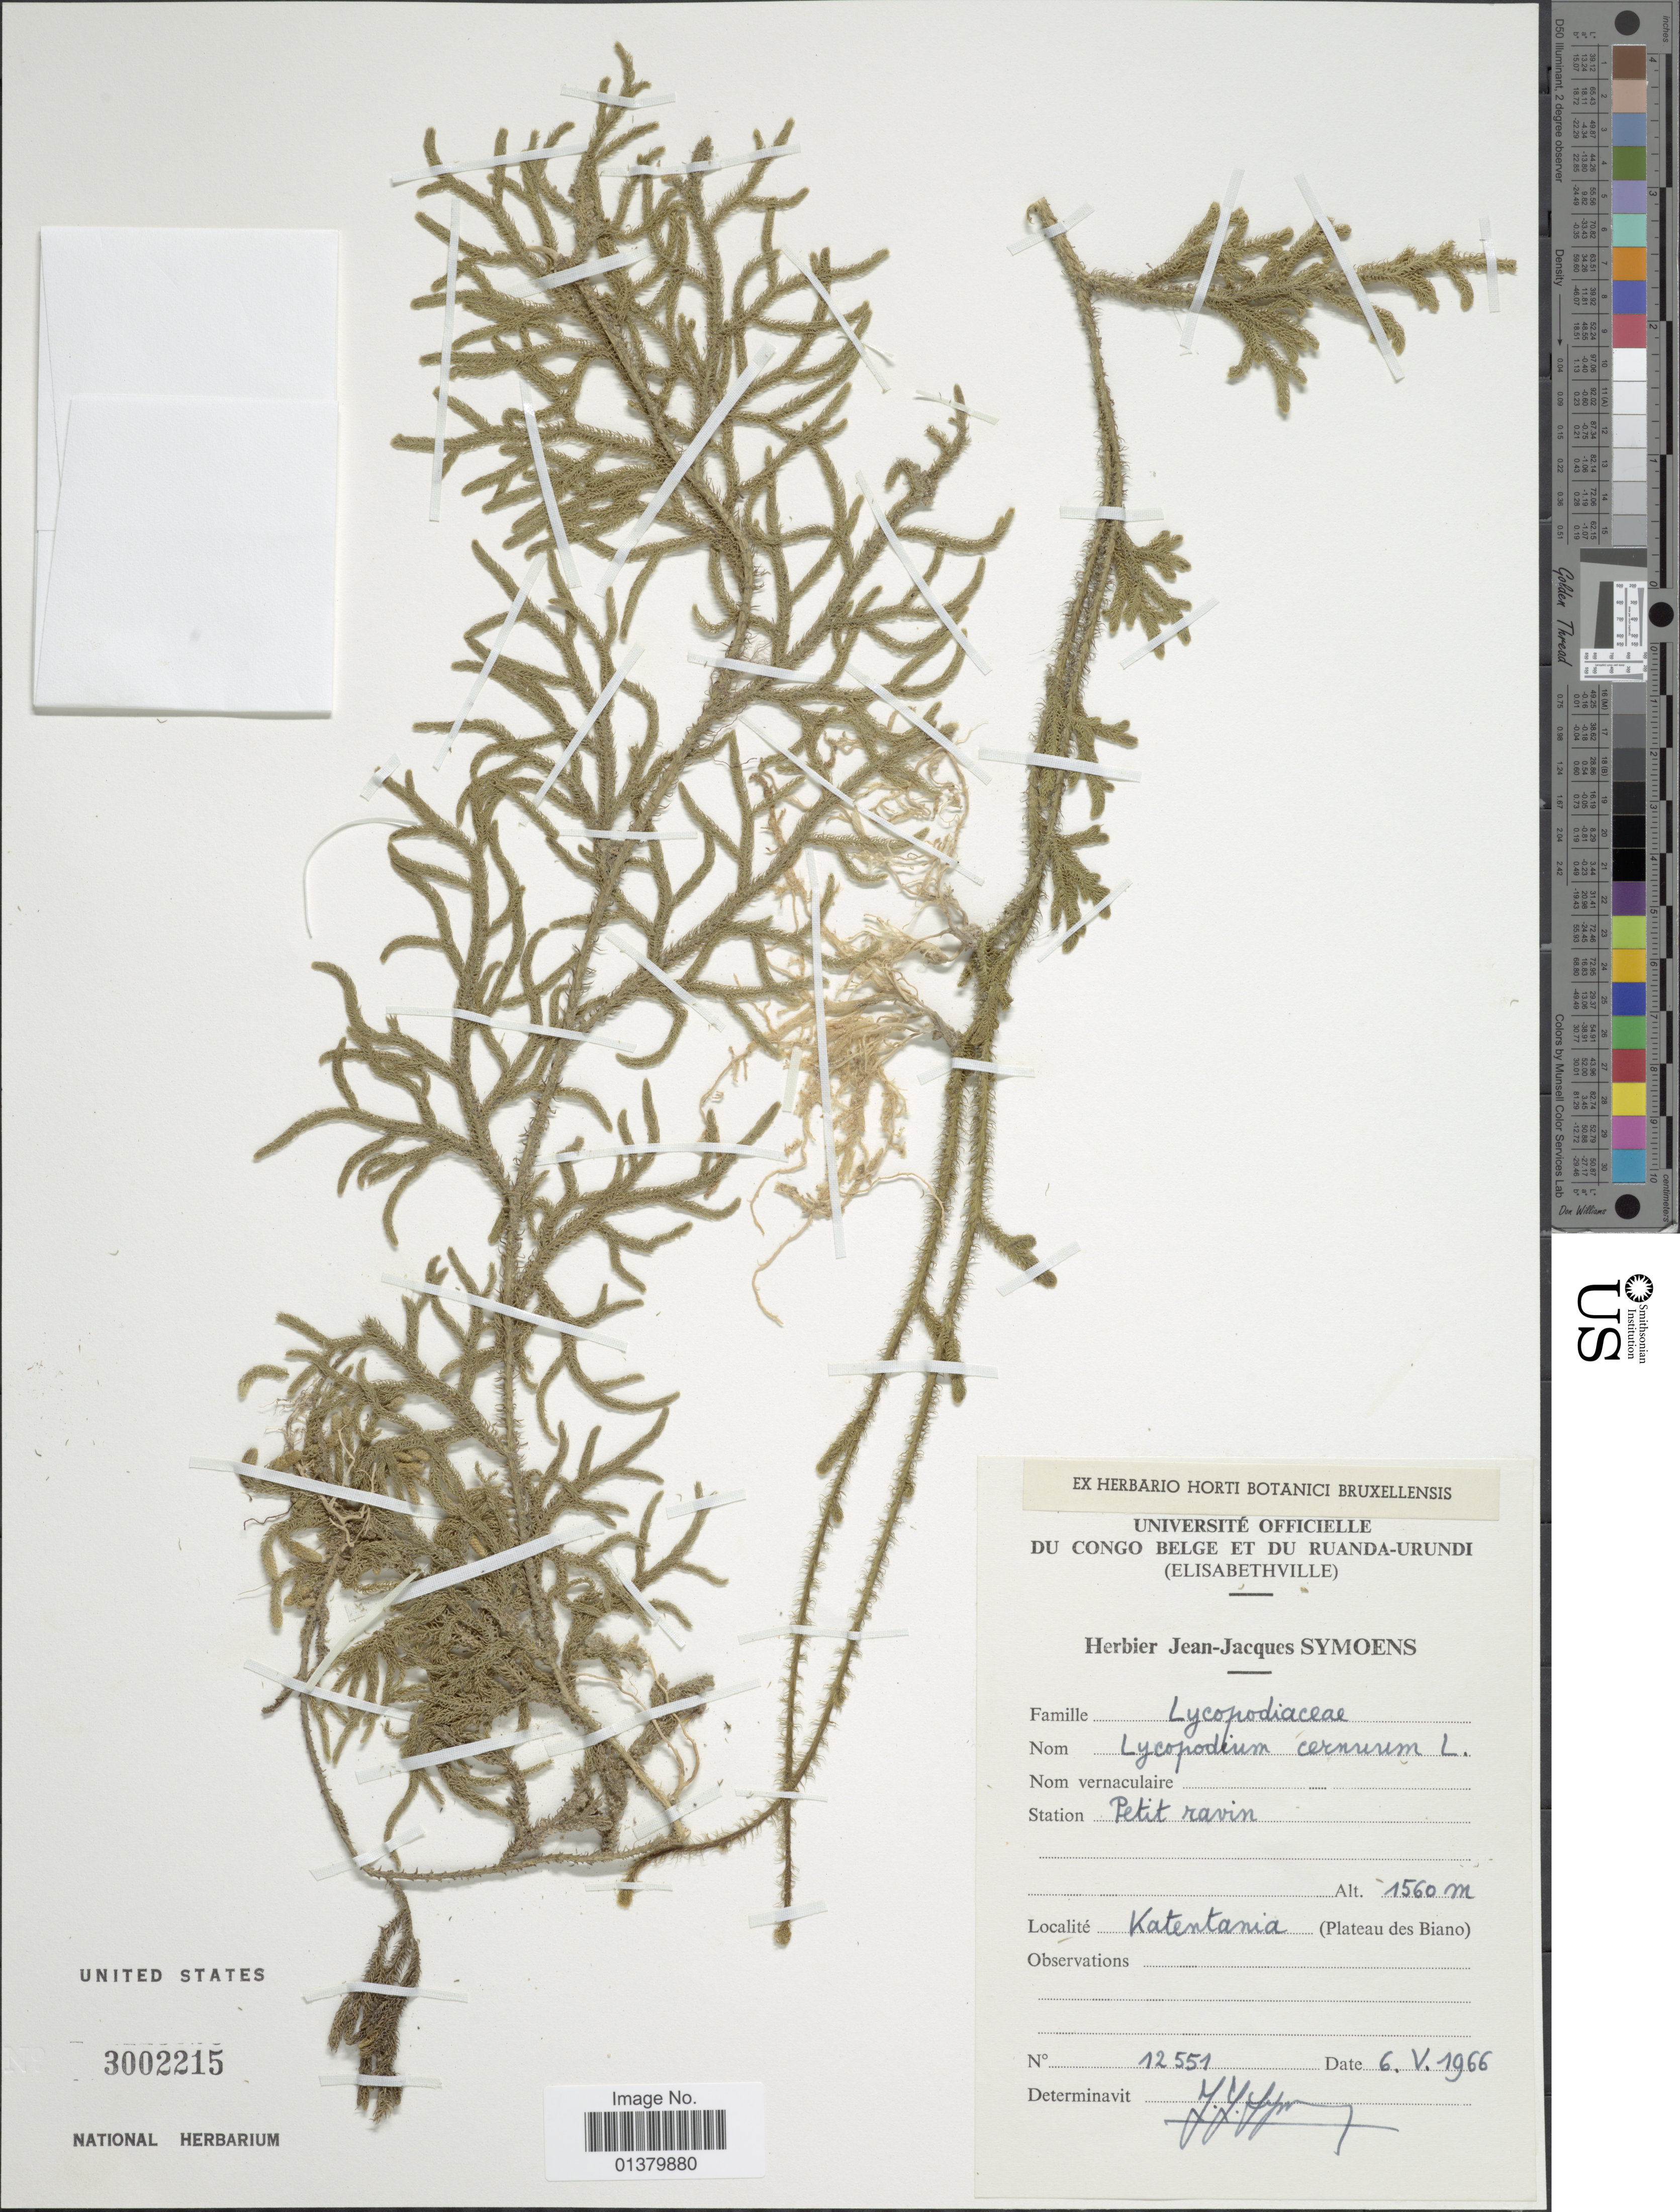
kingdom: Plantae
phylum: Tracheophyta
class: Lycopodiopsida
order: Lycopodiales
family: Lycopodiaceae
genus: Palhinhaea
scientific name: Palhinhaea cernua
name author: (L.) Vasc. & Franco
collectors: J. Symoens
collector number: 12551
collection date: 1966-05-06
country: Congo, Democratic Republic of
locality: Katentania (Plateau des Biano)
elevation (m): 1560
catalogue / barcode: US 3002215